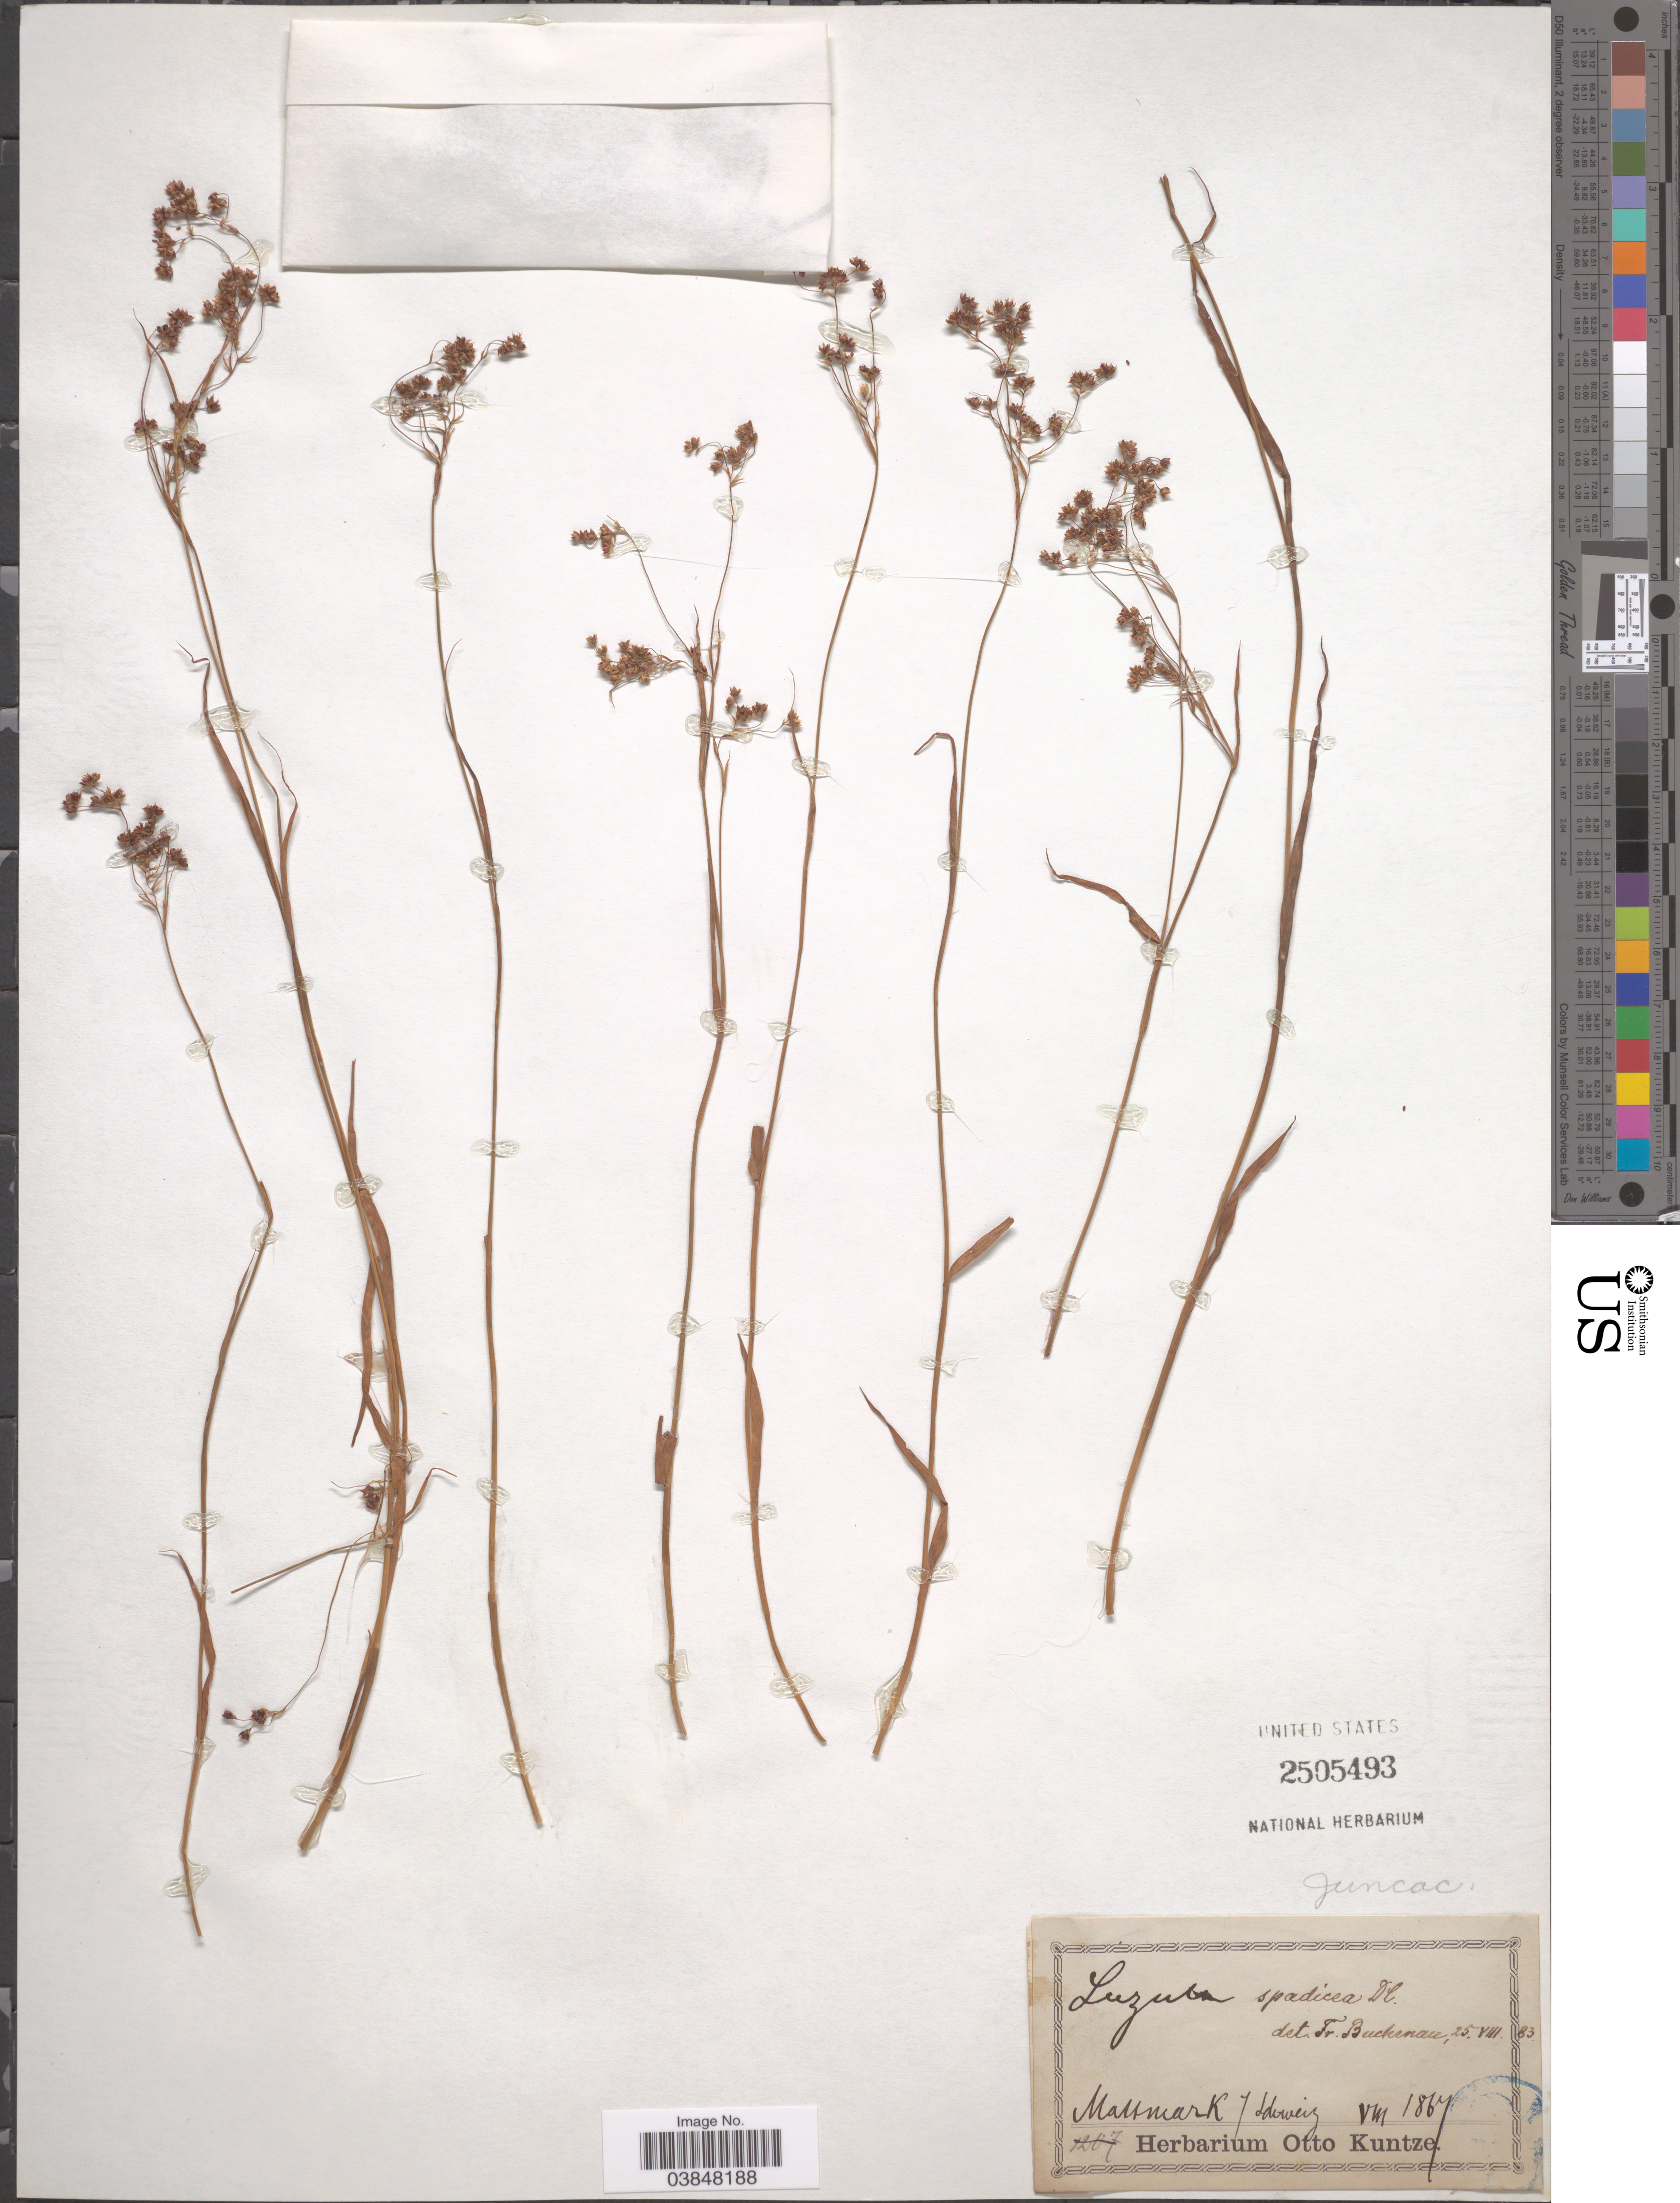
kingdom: Plantae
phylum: Tracheophyta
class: Liliopsida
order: Poales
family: Juncaceae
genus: Luzula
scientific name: Luzula spadicea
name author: DC.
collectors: ex herb. Otto Kuntze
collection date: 1867-08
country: Switzerland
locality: Mattmark, Edelweiz.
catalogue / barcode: US 2505493